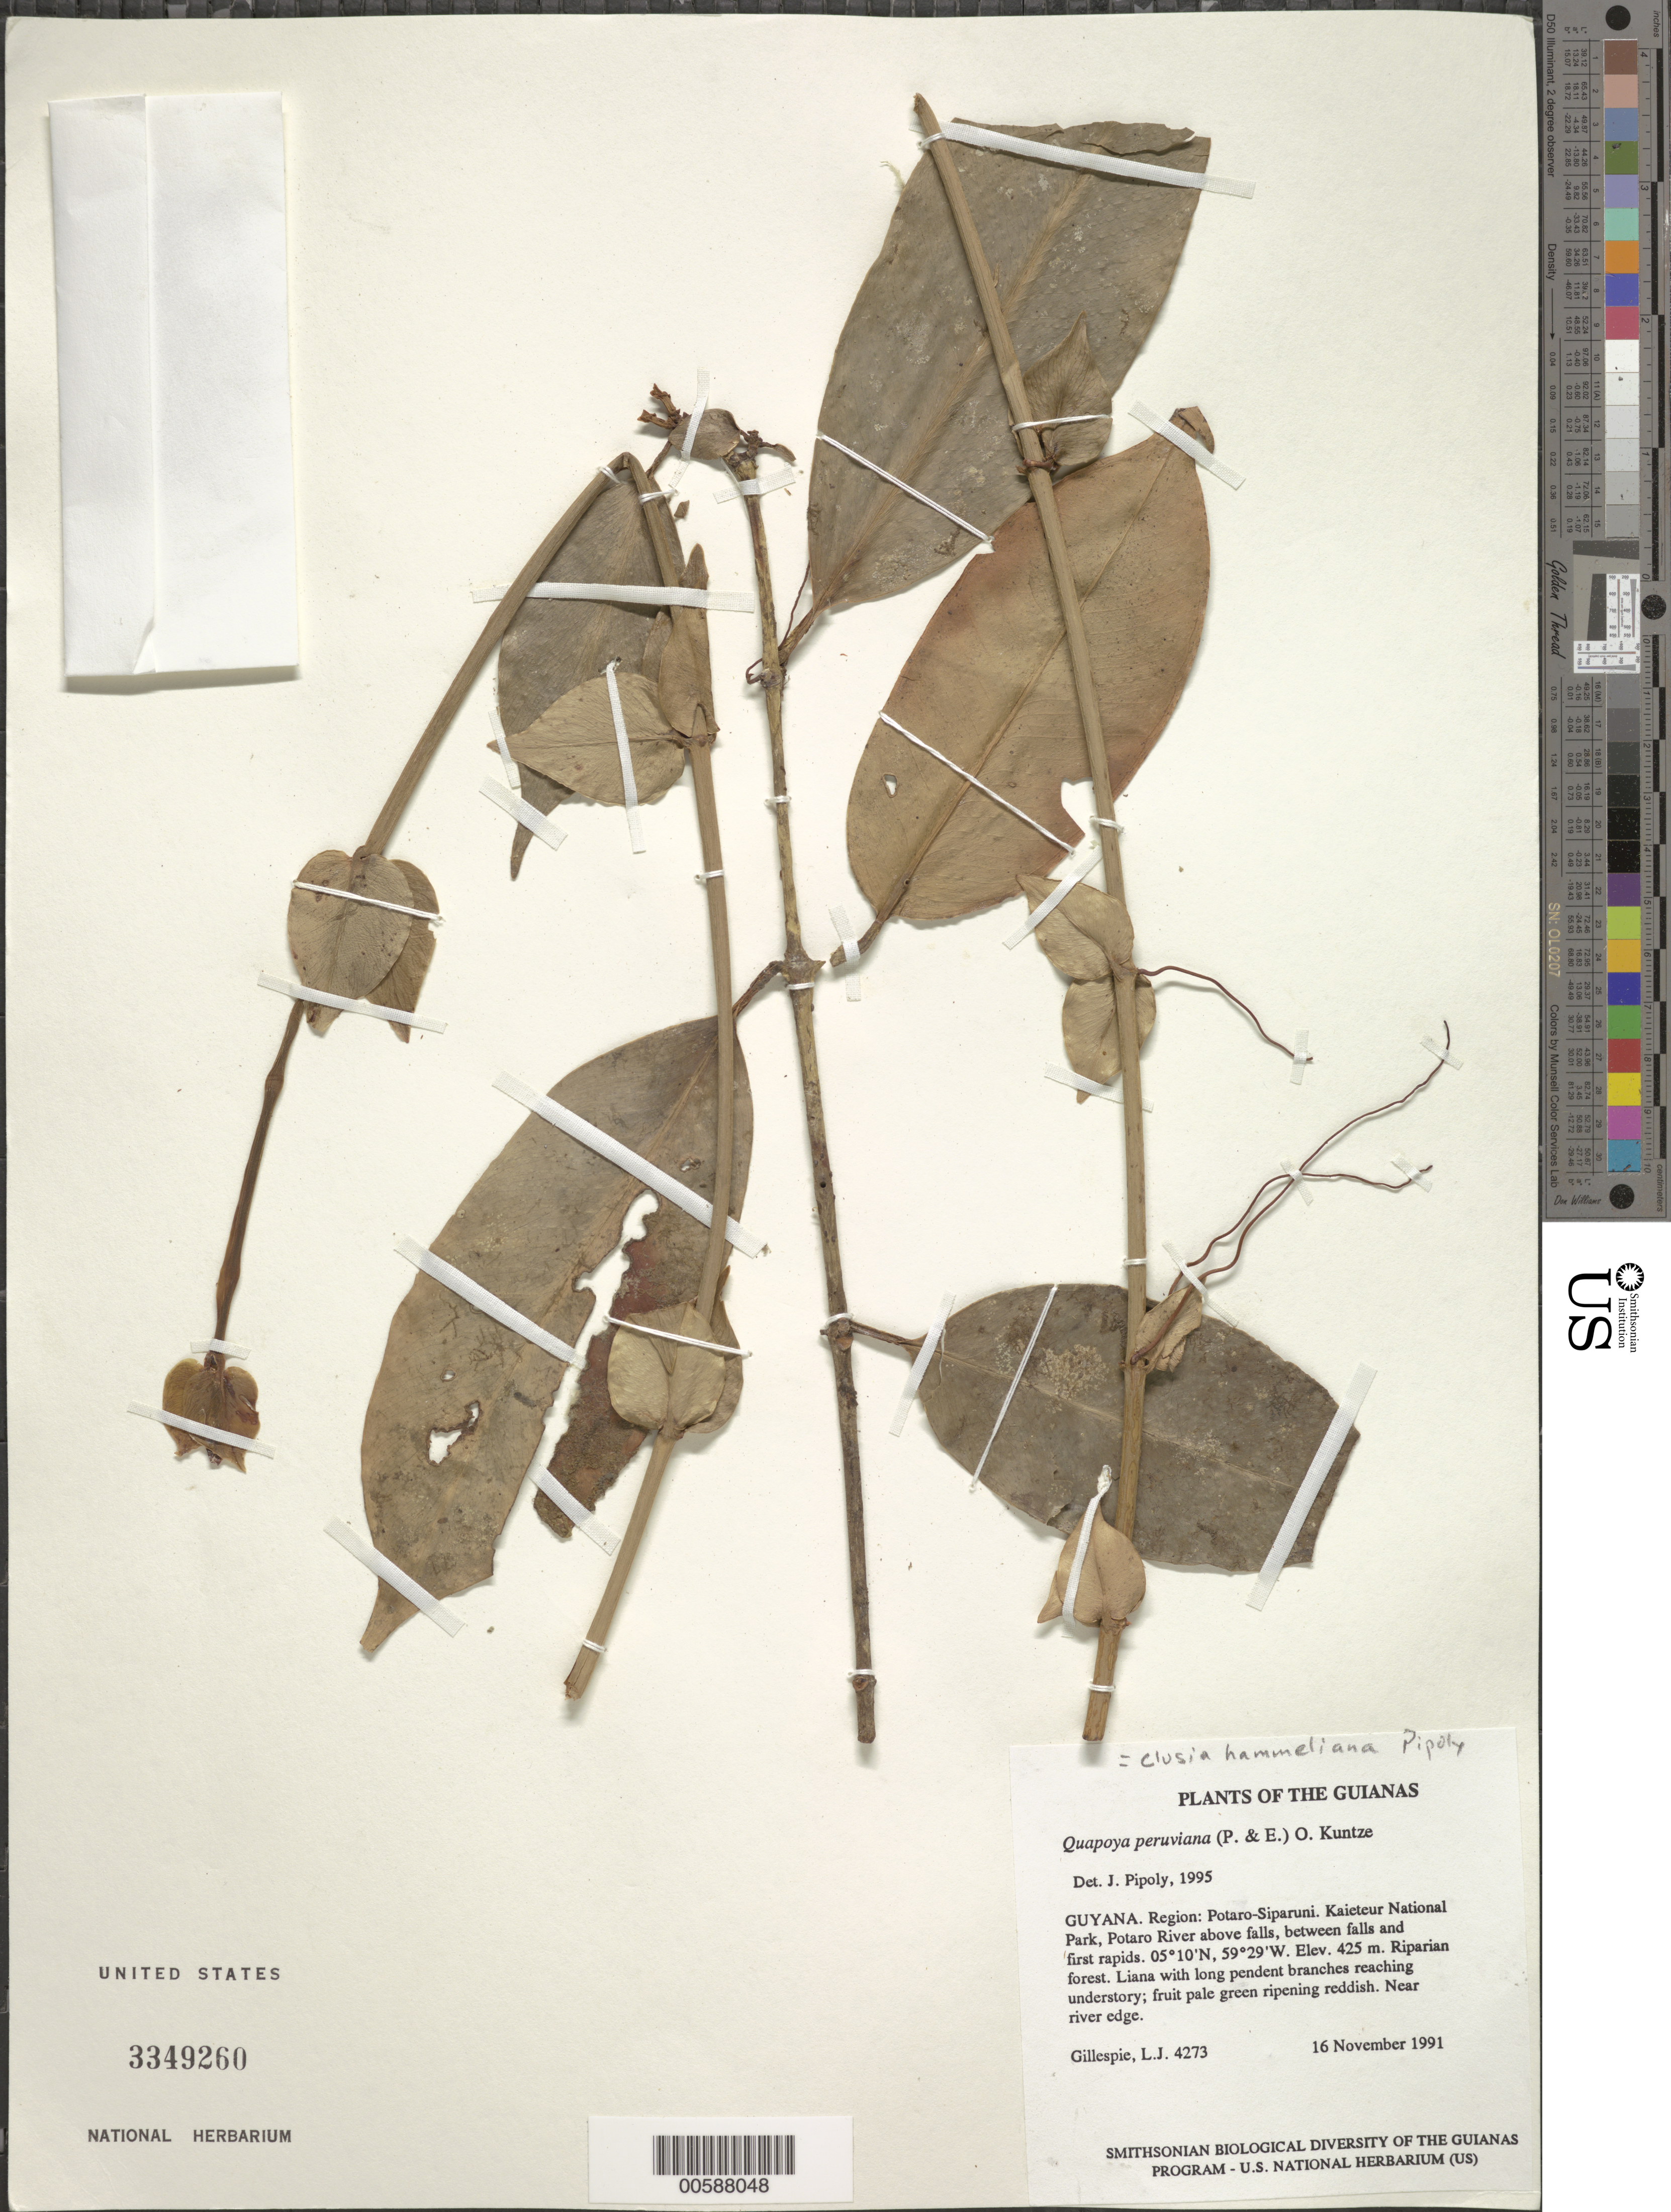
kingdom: Plantae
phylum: Tracheophyta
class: Magnoliopsida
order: Malpighiales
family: Clusiaceae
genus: Clusia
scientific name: Clusia hammeliana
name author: Pipoly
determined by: Pipoly, J. J., III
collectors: L. J. Gillespie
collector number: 4273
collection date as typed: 16 November 1991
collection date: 1991-11-16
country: Guyana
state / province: Potaro-Siparuni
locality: Kaieteur National Park, Potaro River above falls, between falls and first rapids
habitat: Riparian forest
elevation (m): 425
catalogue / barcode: US 3349260